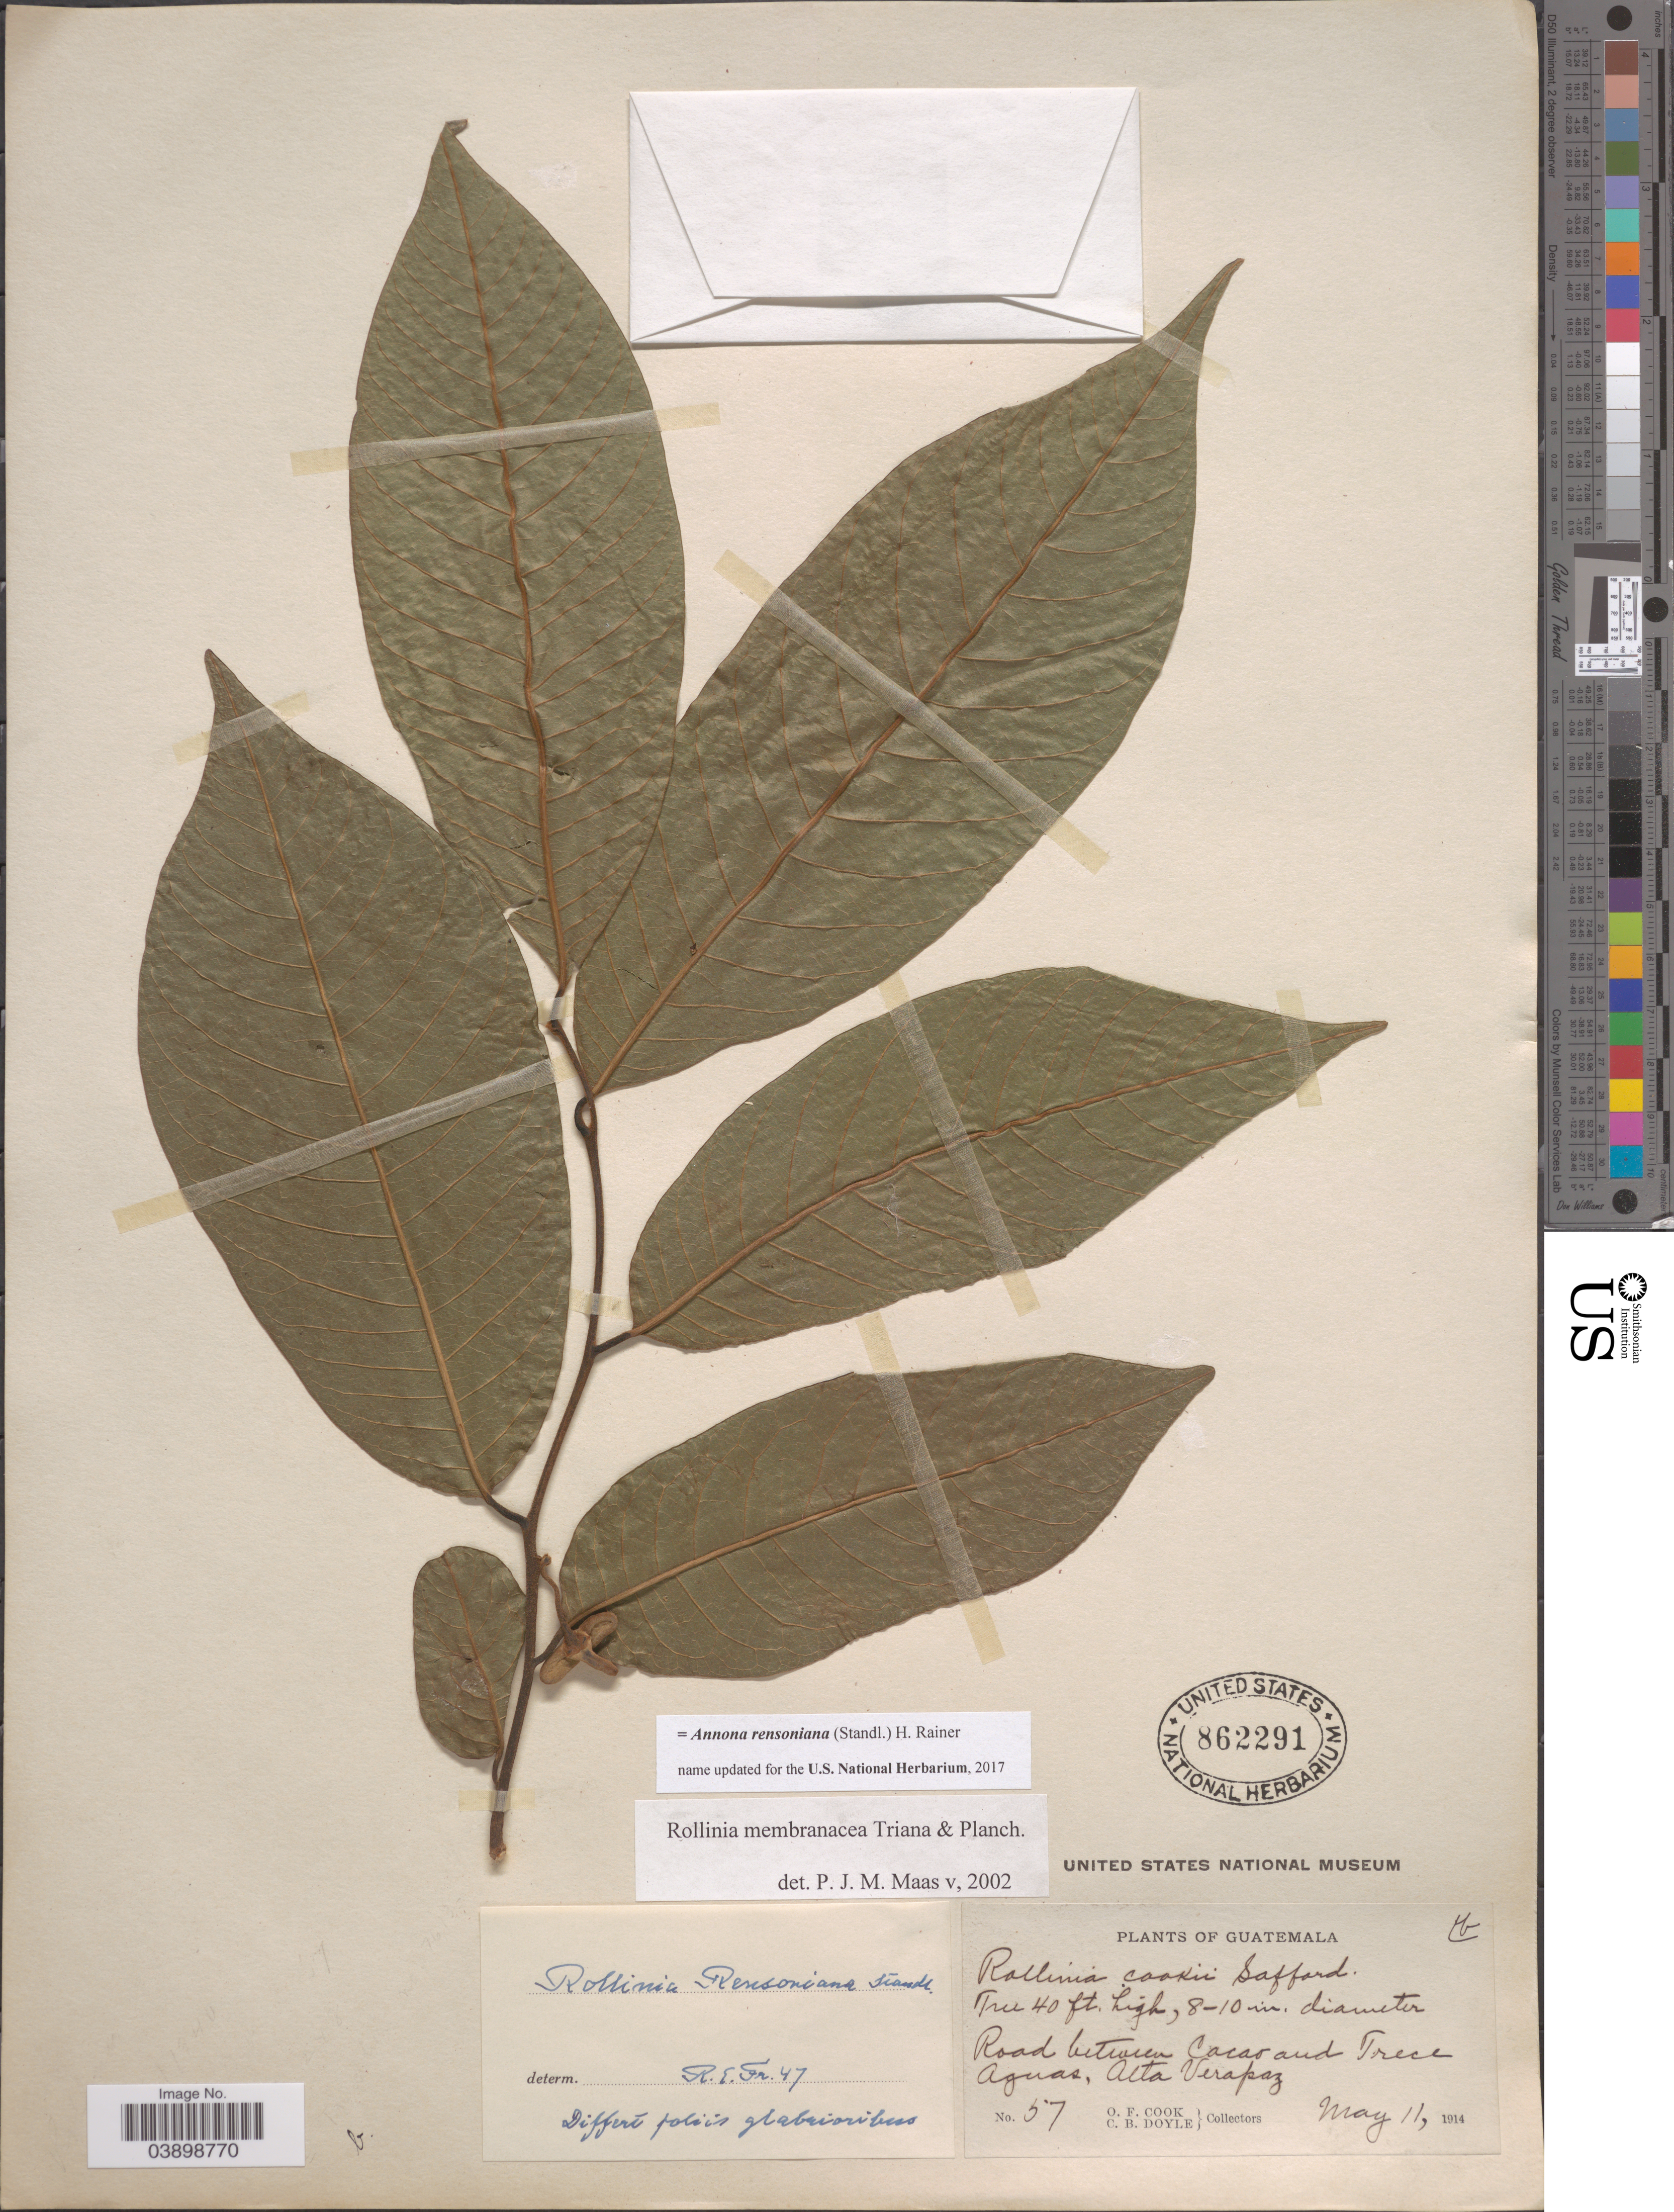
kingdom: Plantae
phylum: Tracheophyta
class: Magnoliopsida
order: Magnoliales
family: Annonaceae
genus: Annona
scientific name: Annona rensoniana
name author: (Standl.) H. Rainer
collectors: O. F. Cook & C. Doyle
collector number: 57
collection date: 1914-05-11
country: Guatemala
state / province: Alta Verapaz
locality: Road between Cacao and Trece Aguas, Alta Verapaz.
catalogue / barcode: US 862291